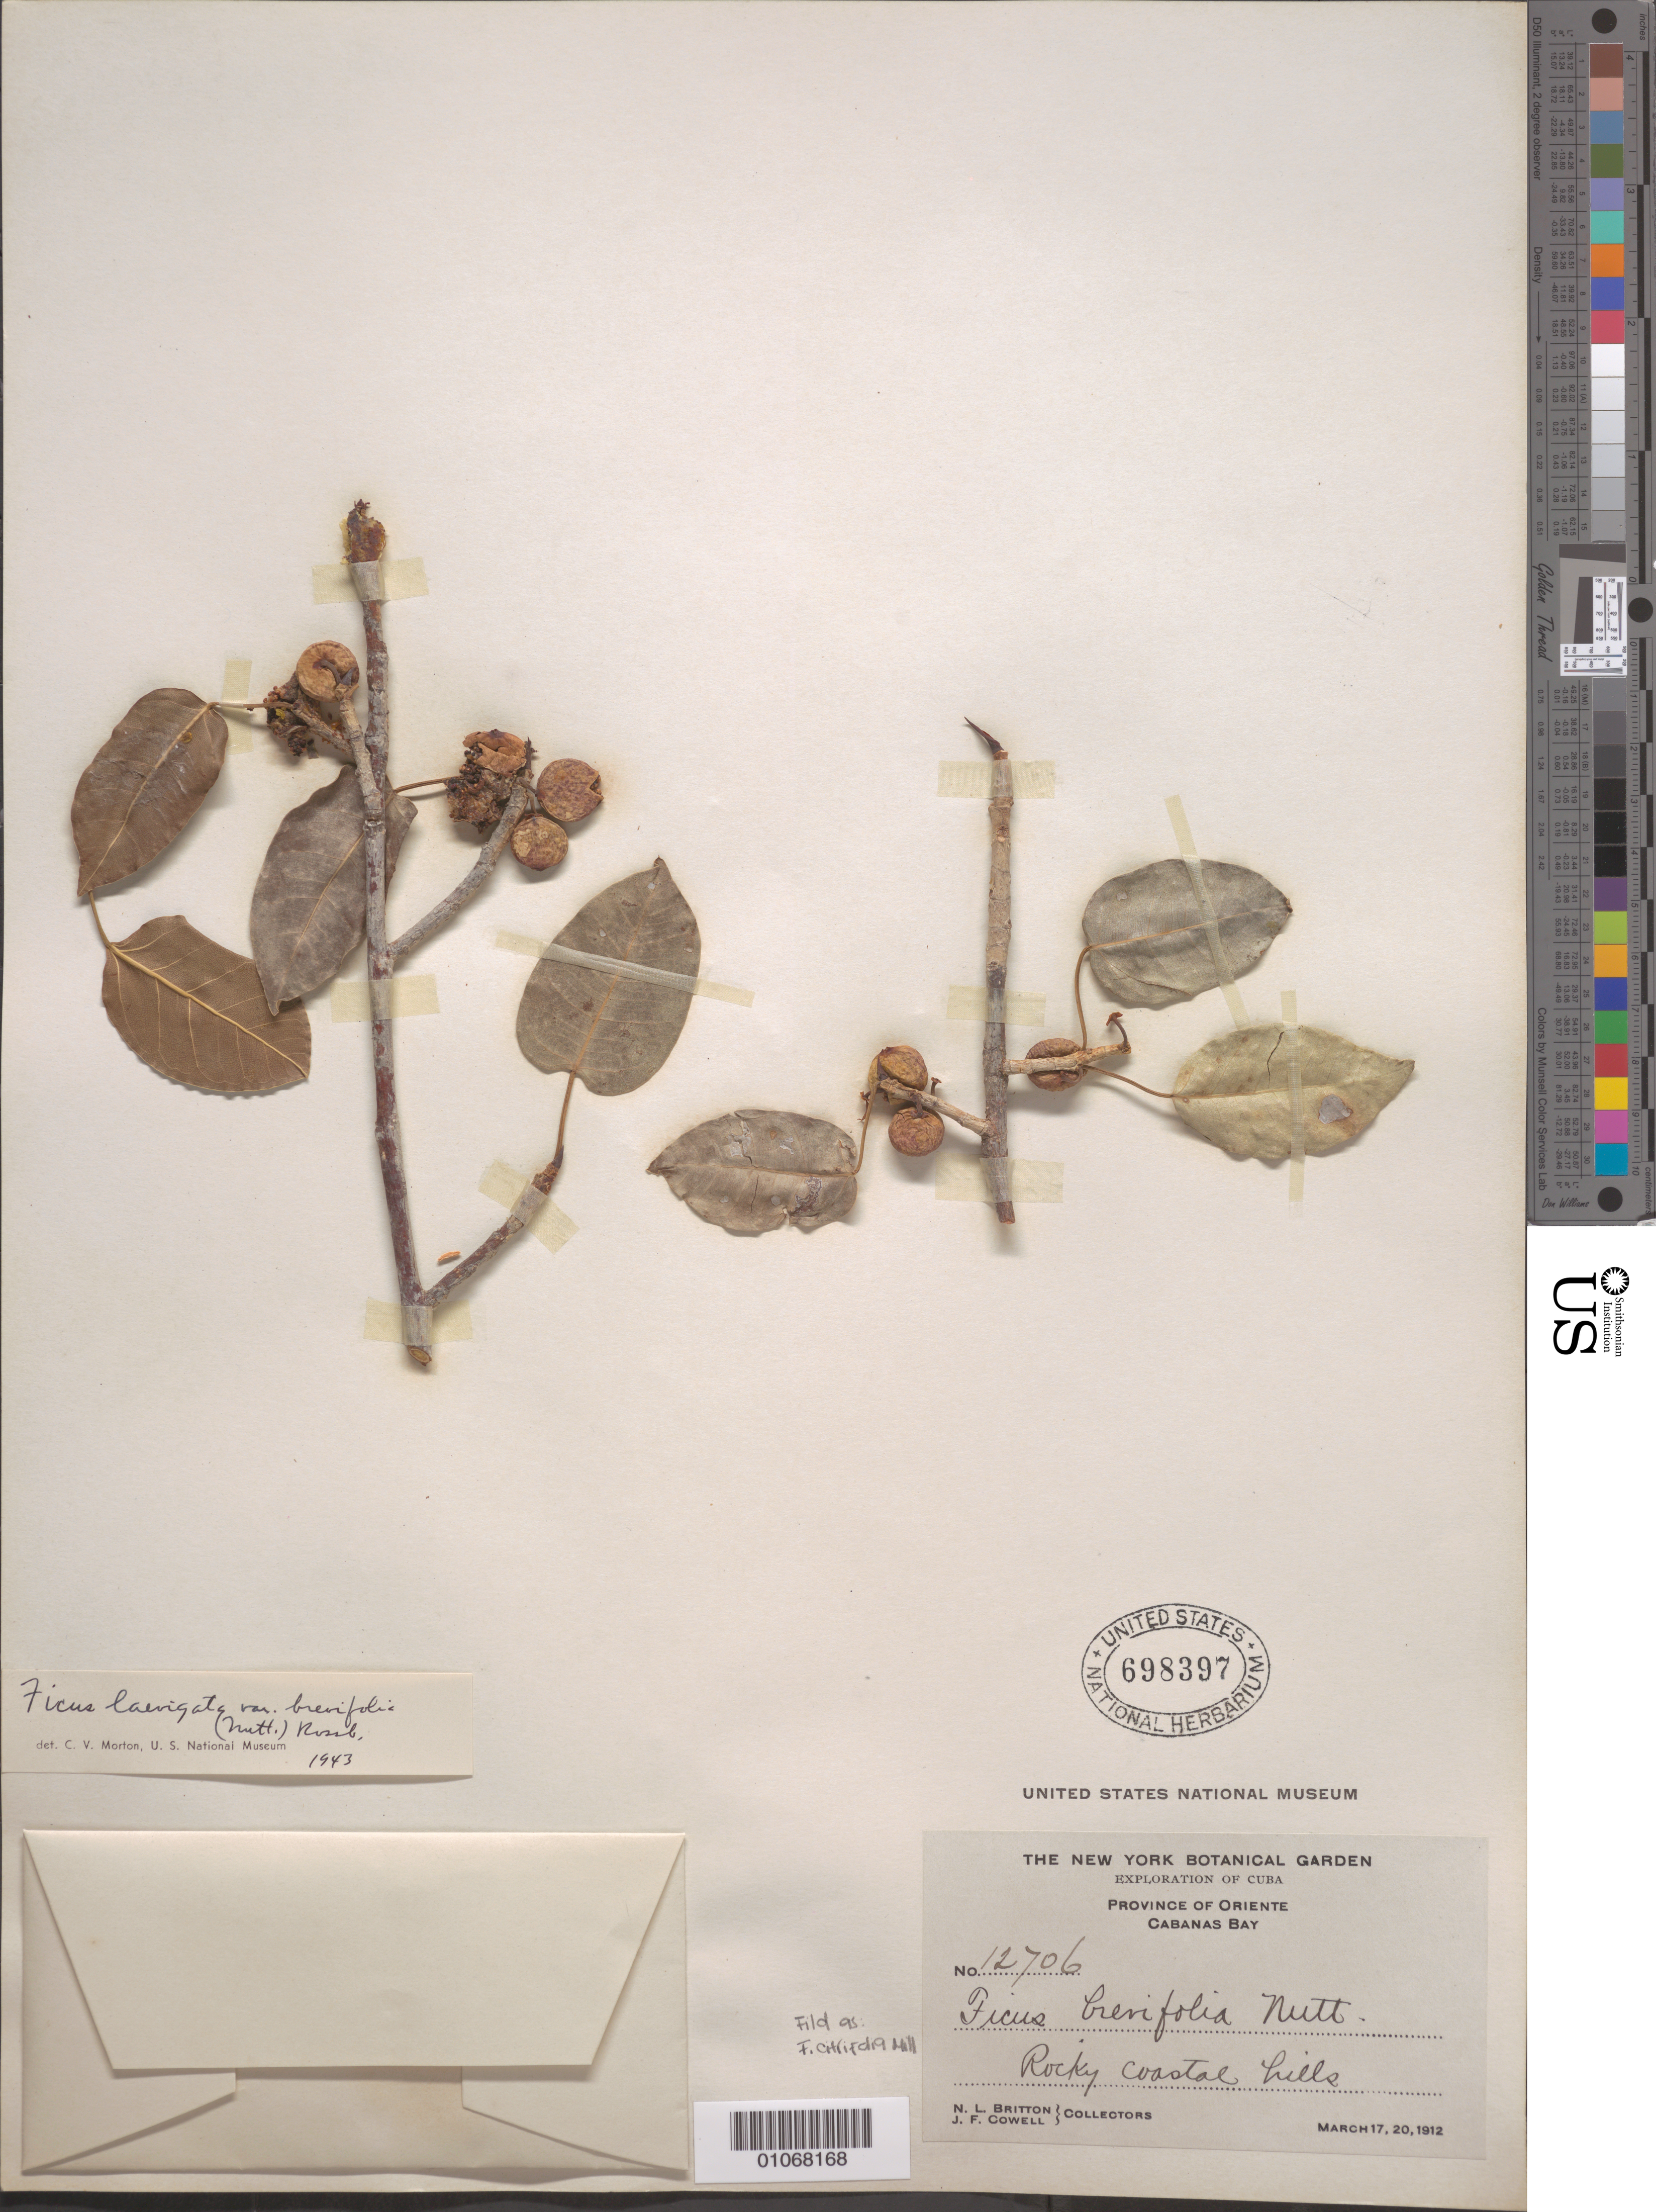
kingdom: Plantae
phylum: Tracheophyta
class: Magnoliopsida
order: Rosales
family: Moraceae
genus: Ficus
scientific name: Ficus citrifolia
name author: Mill.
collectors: N. Britton & J. F. Cowell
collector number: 12706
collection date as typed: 17 Mar 1912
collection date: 1912-03-17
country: Cuba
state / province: Oriente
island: Cuba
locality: Cabanas bay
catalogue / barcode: US 698397